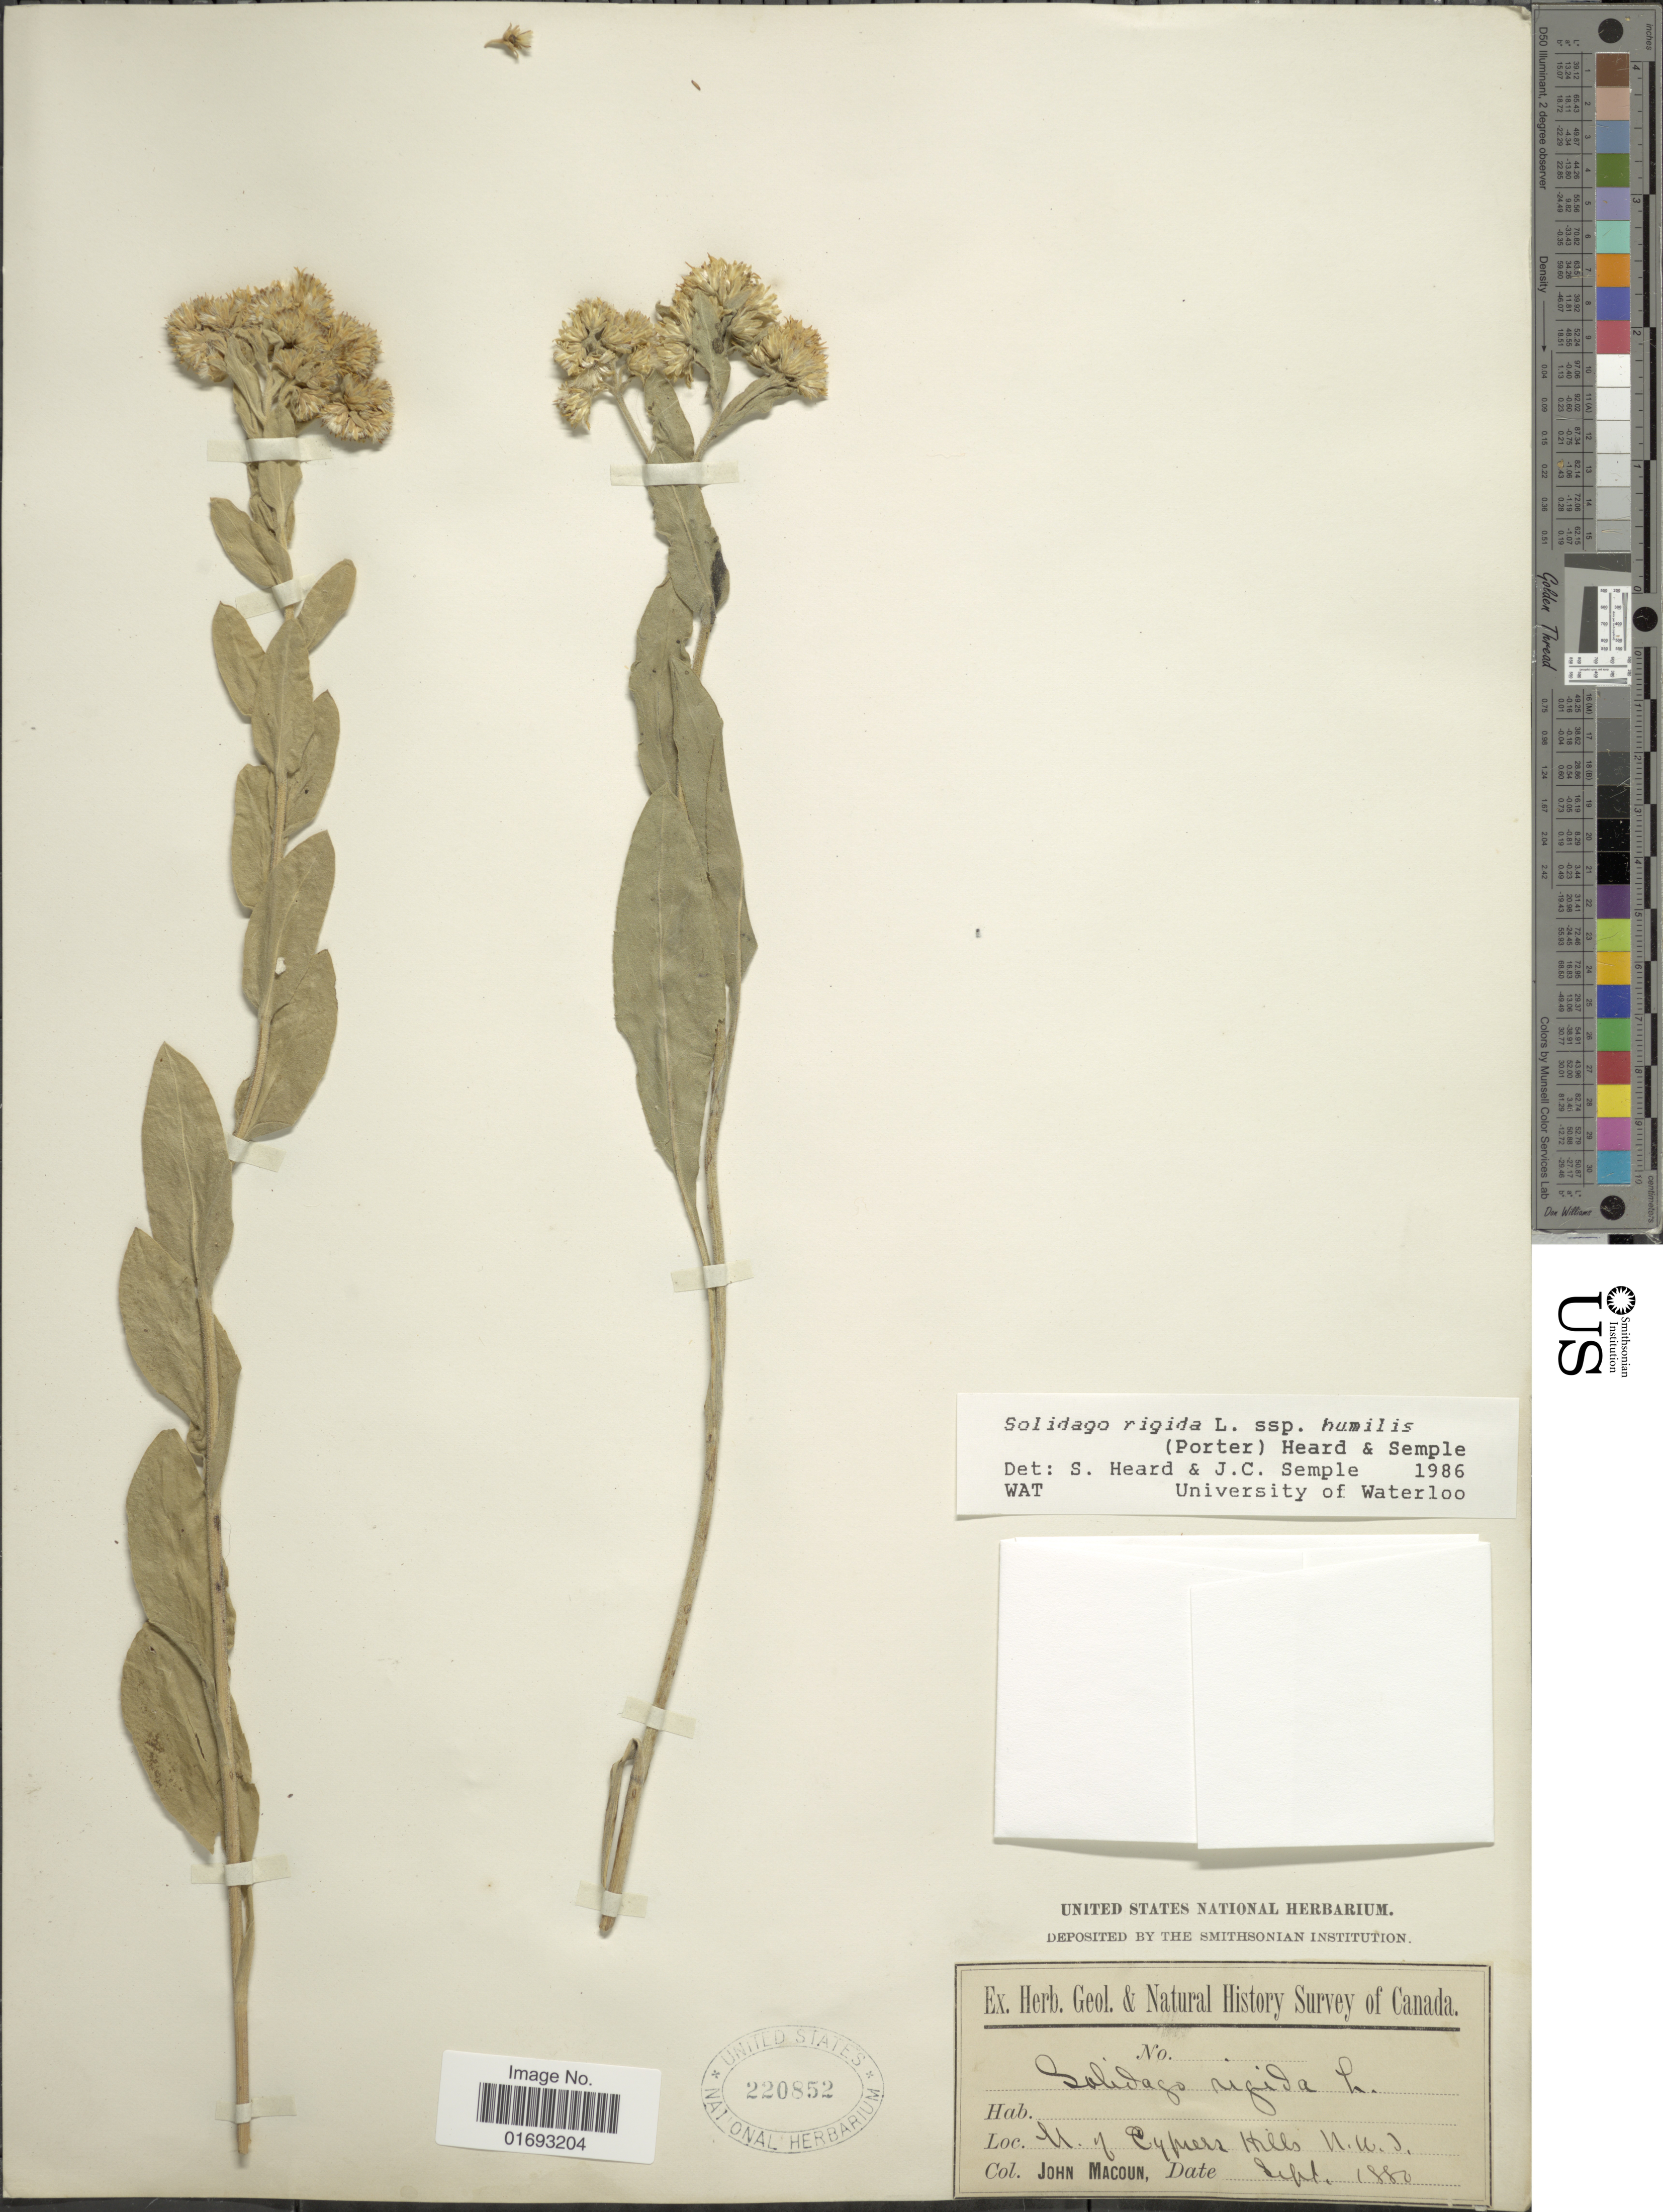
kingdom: Plantae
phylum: Tracheophyta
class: Magnoliopsida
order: Asterales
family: Asteraceae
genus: Oligoneuron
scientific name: Oligoneuron rigidum var. humile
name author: (Porter) G.L. Nesom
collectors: J. Macoun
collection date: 1880-09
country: Canada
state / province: Northwest Territories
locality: N. of Cypress Hills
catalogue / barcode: US 220852